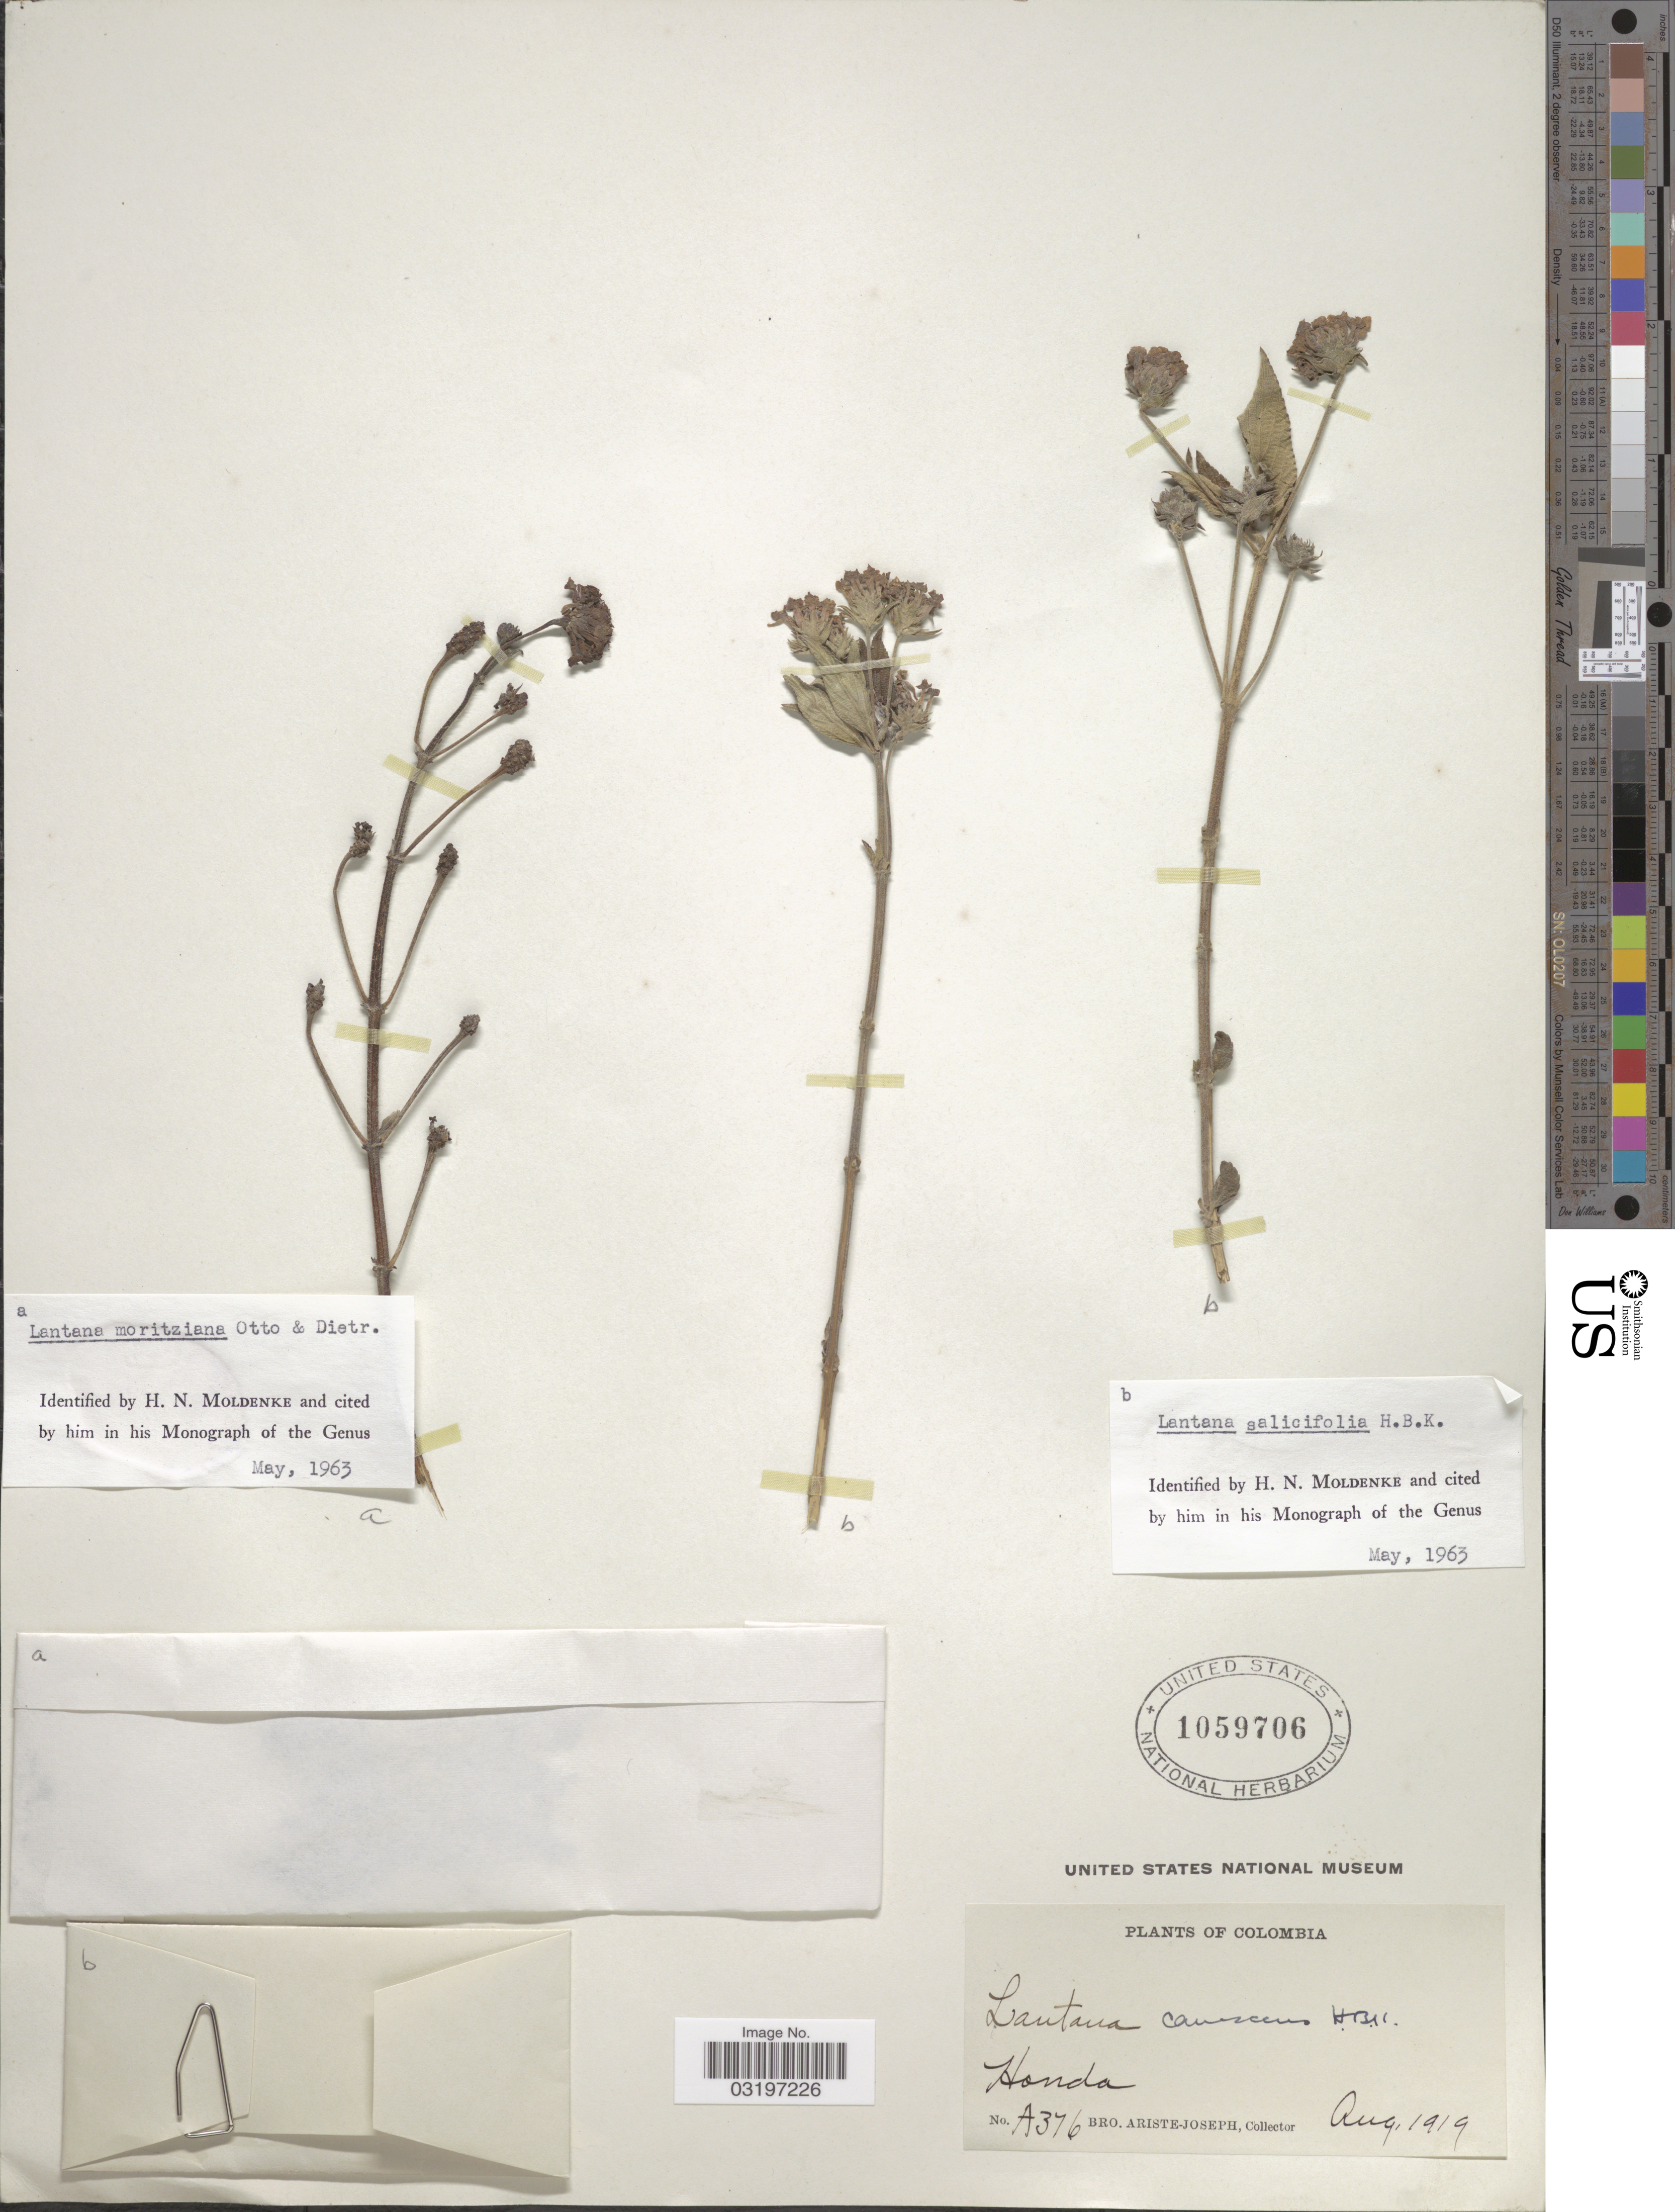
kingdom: Plantae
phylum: Tracheophyta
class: Magnoliopsida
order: Lamiales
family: Verbenaceae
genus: Lantana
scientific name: Lantana salicifolia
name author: Kunth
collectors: Bro. Ariste-Joseph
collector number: A376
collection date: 1919-08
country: Colombia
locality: Honda.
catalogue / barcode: US 1059706